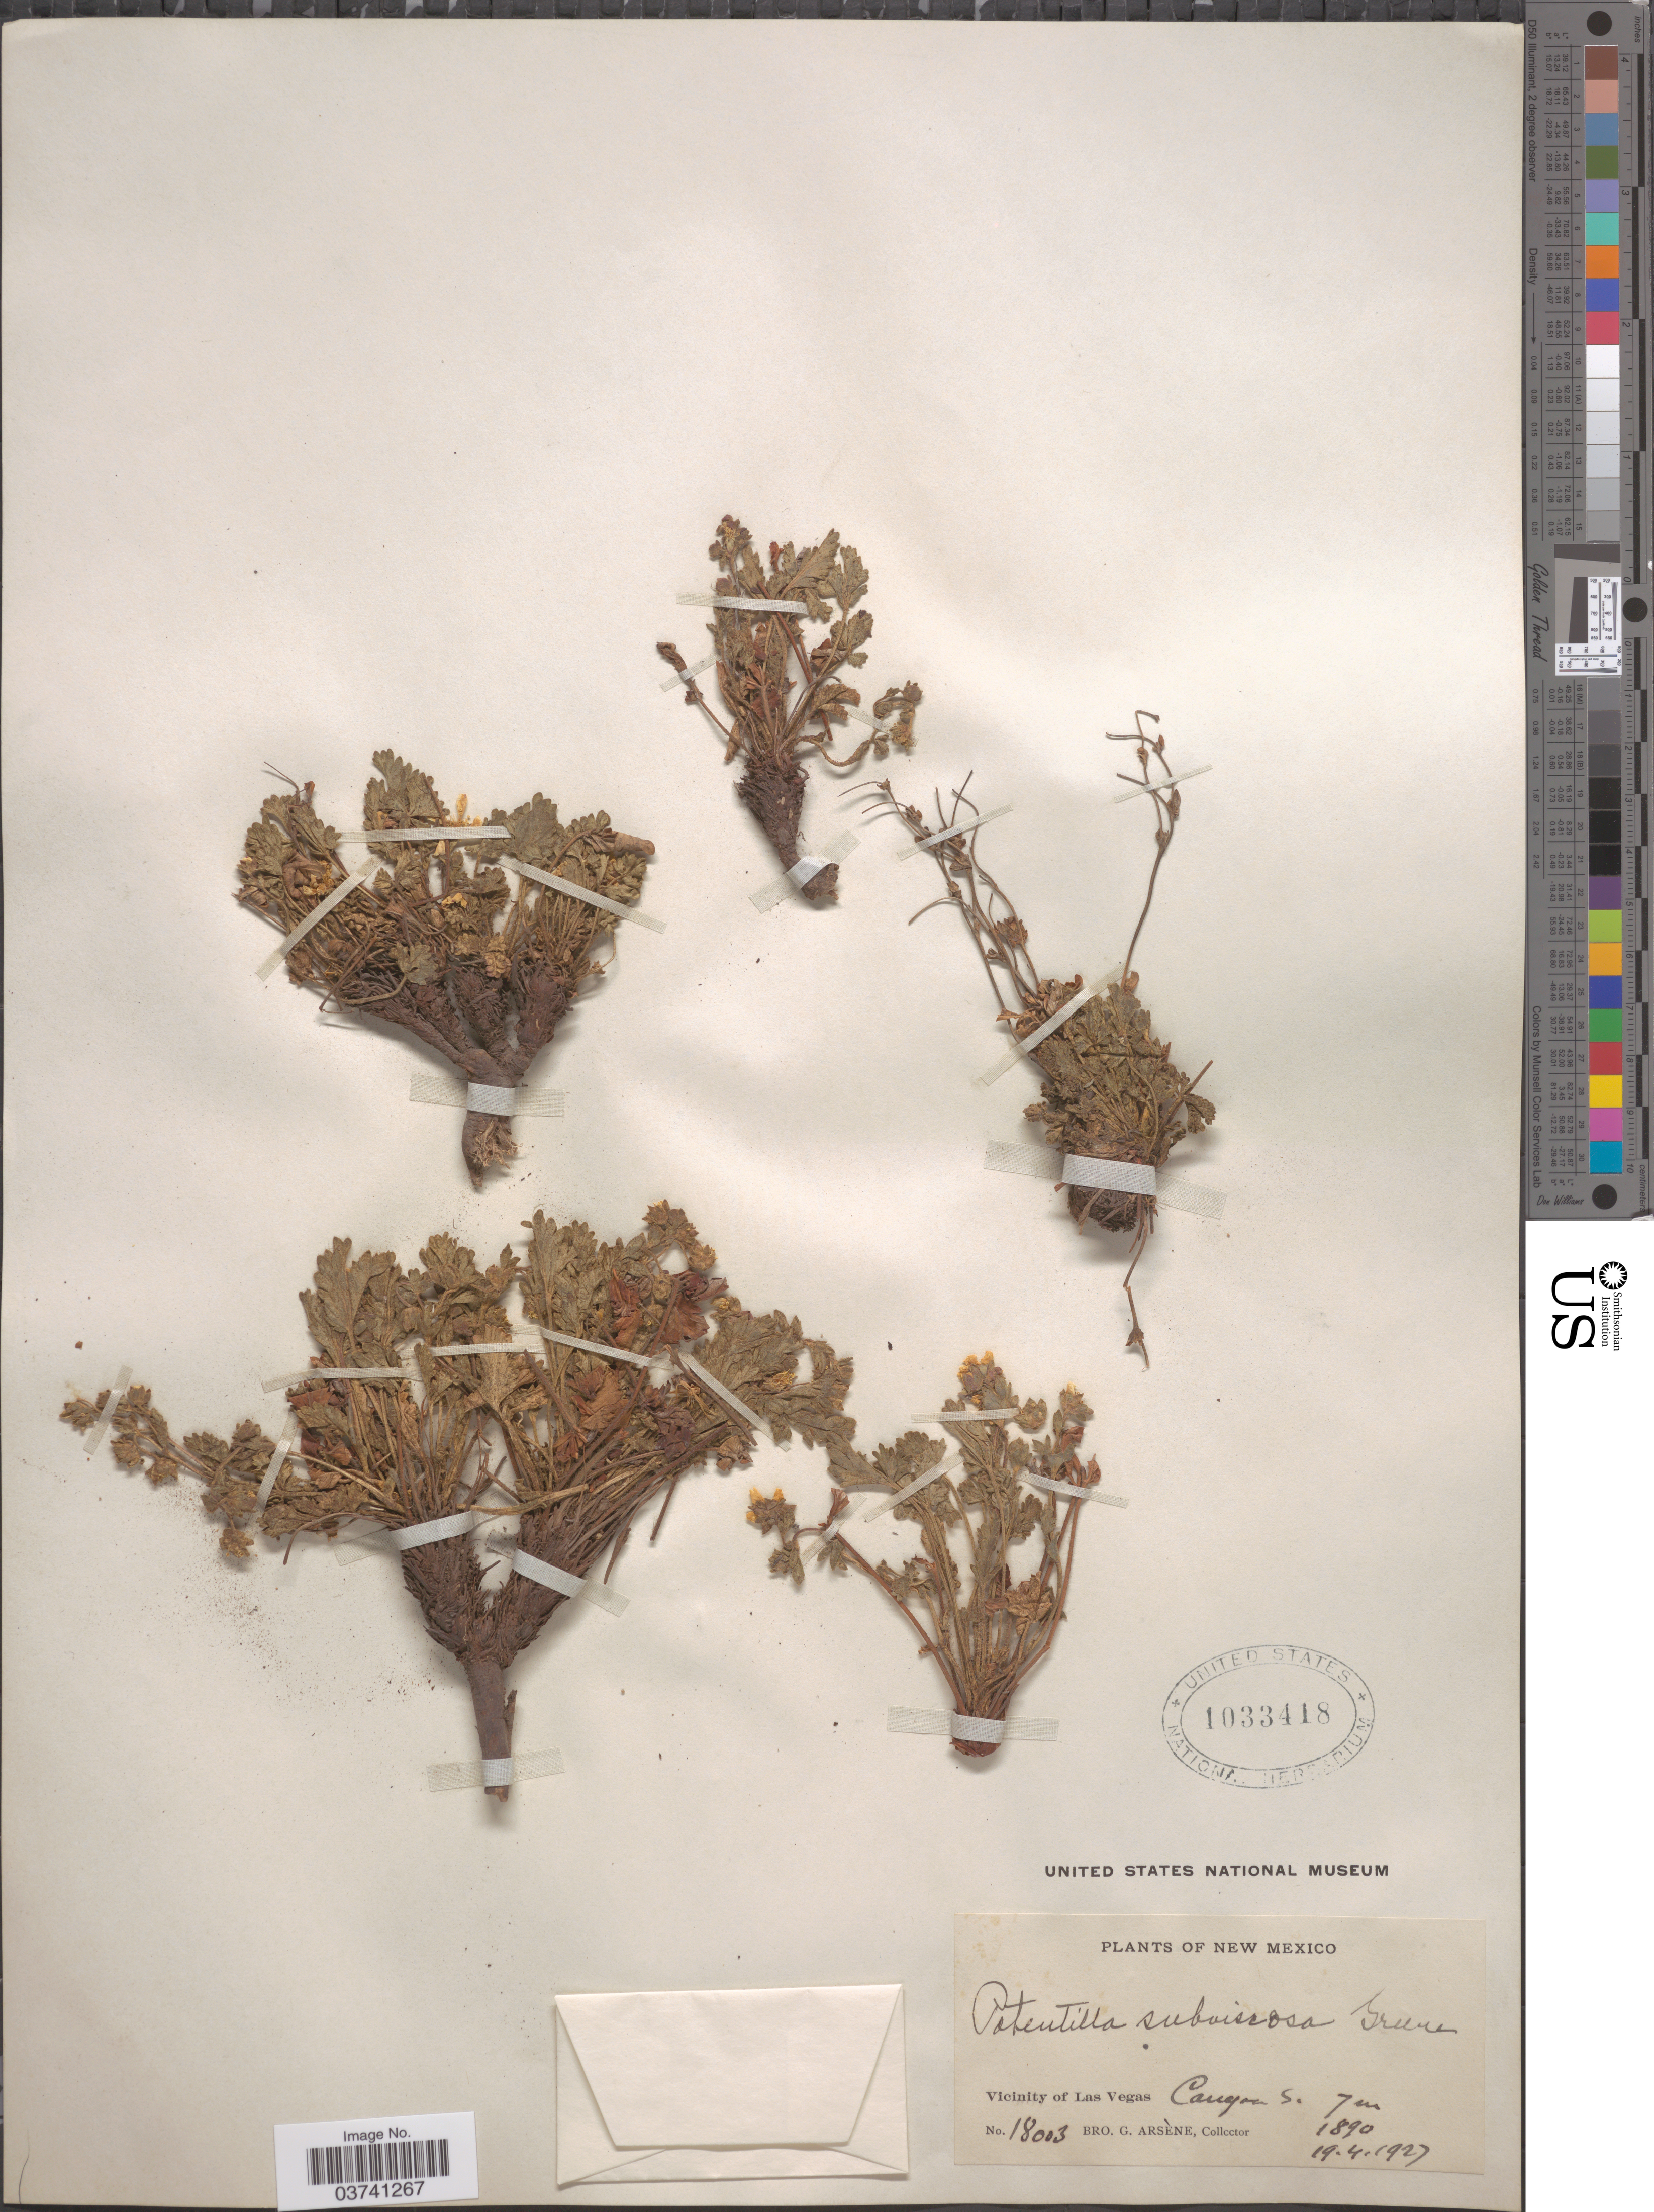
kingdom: Plantae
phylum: Tracheophyta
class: Magnoliopsida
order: Rosales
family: Rosaceae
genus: Potentilla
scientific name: Potentilla subviscosa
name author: Greene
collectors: Bro. G. Arsène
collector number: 18003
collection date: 1927-04-19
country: United States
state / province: New Mexico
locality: Vicinity of Las Vegas. Canyon S.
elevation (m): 7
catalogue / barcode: US 1033418